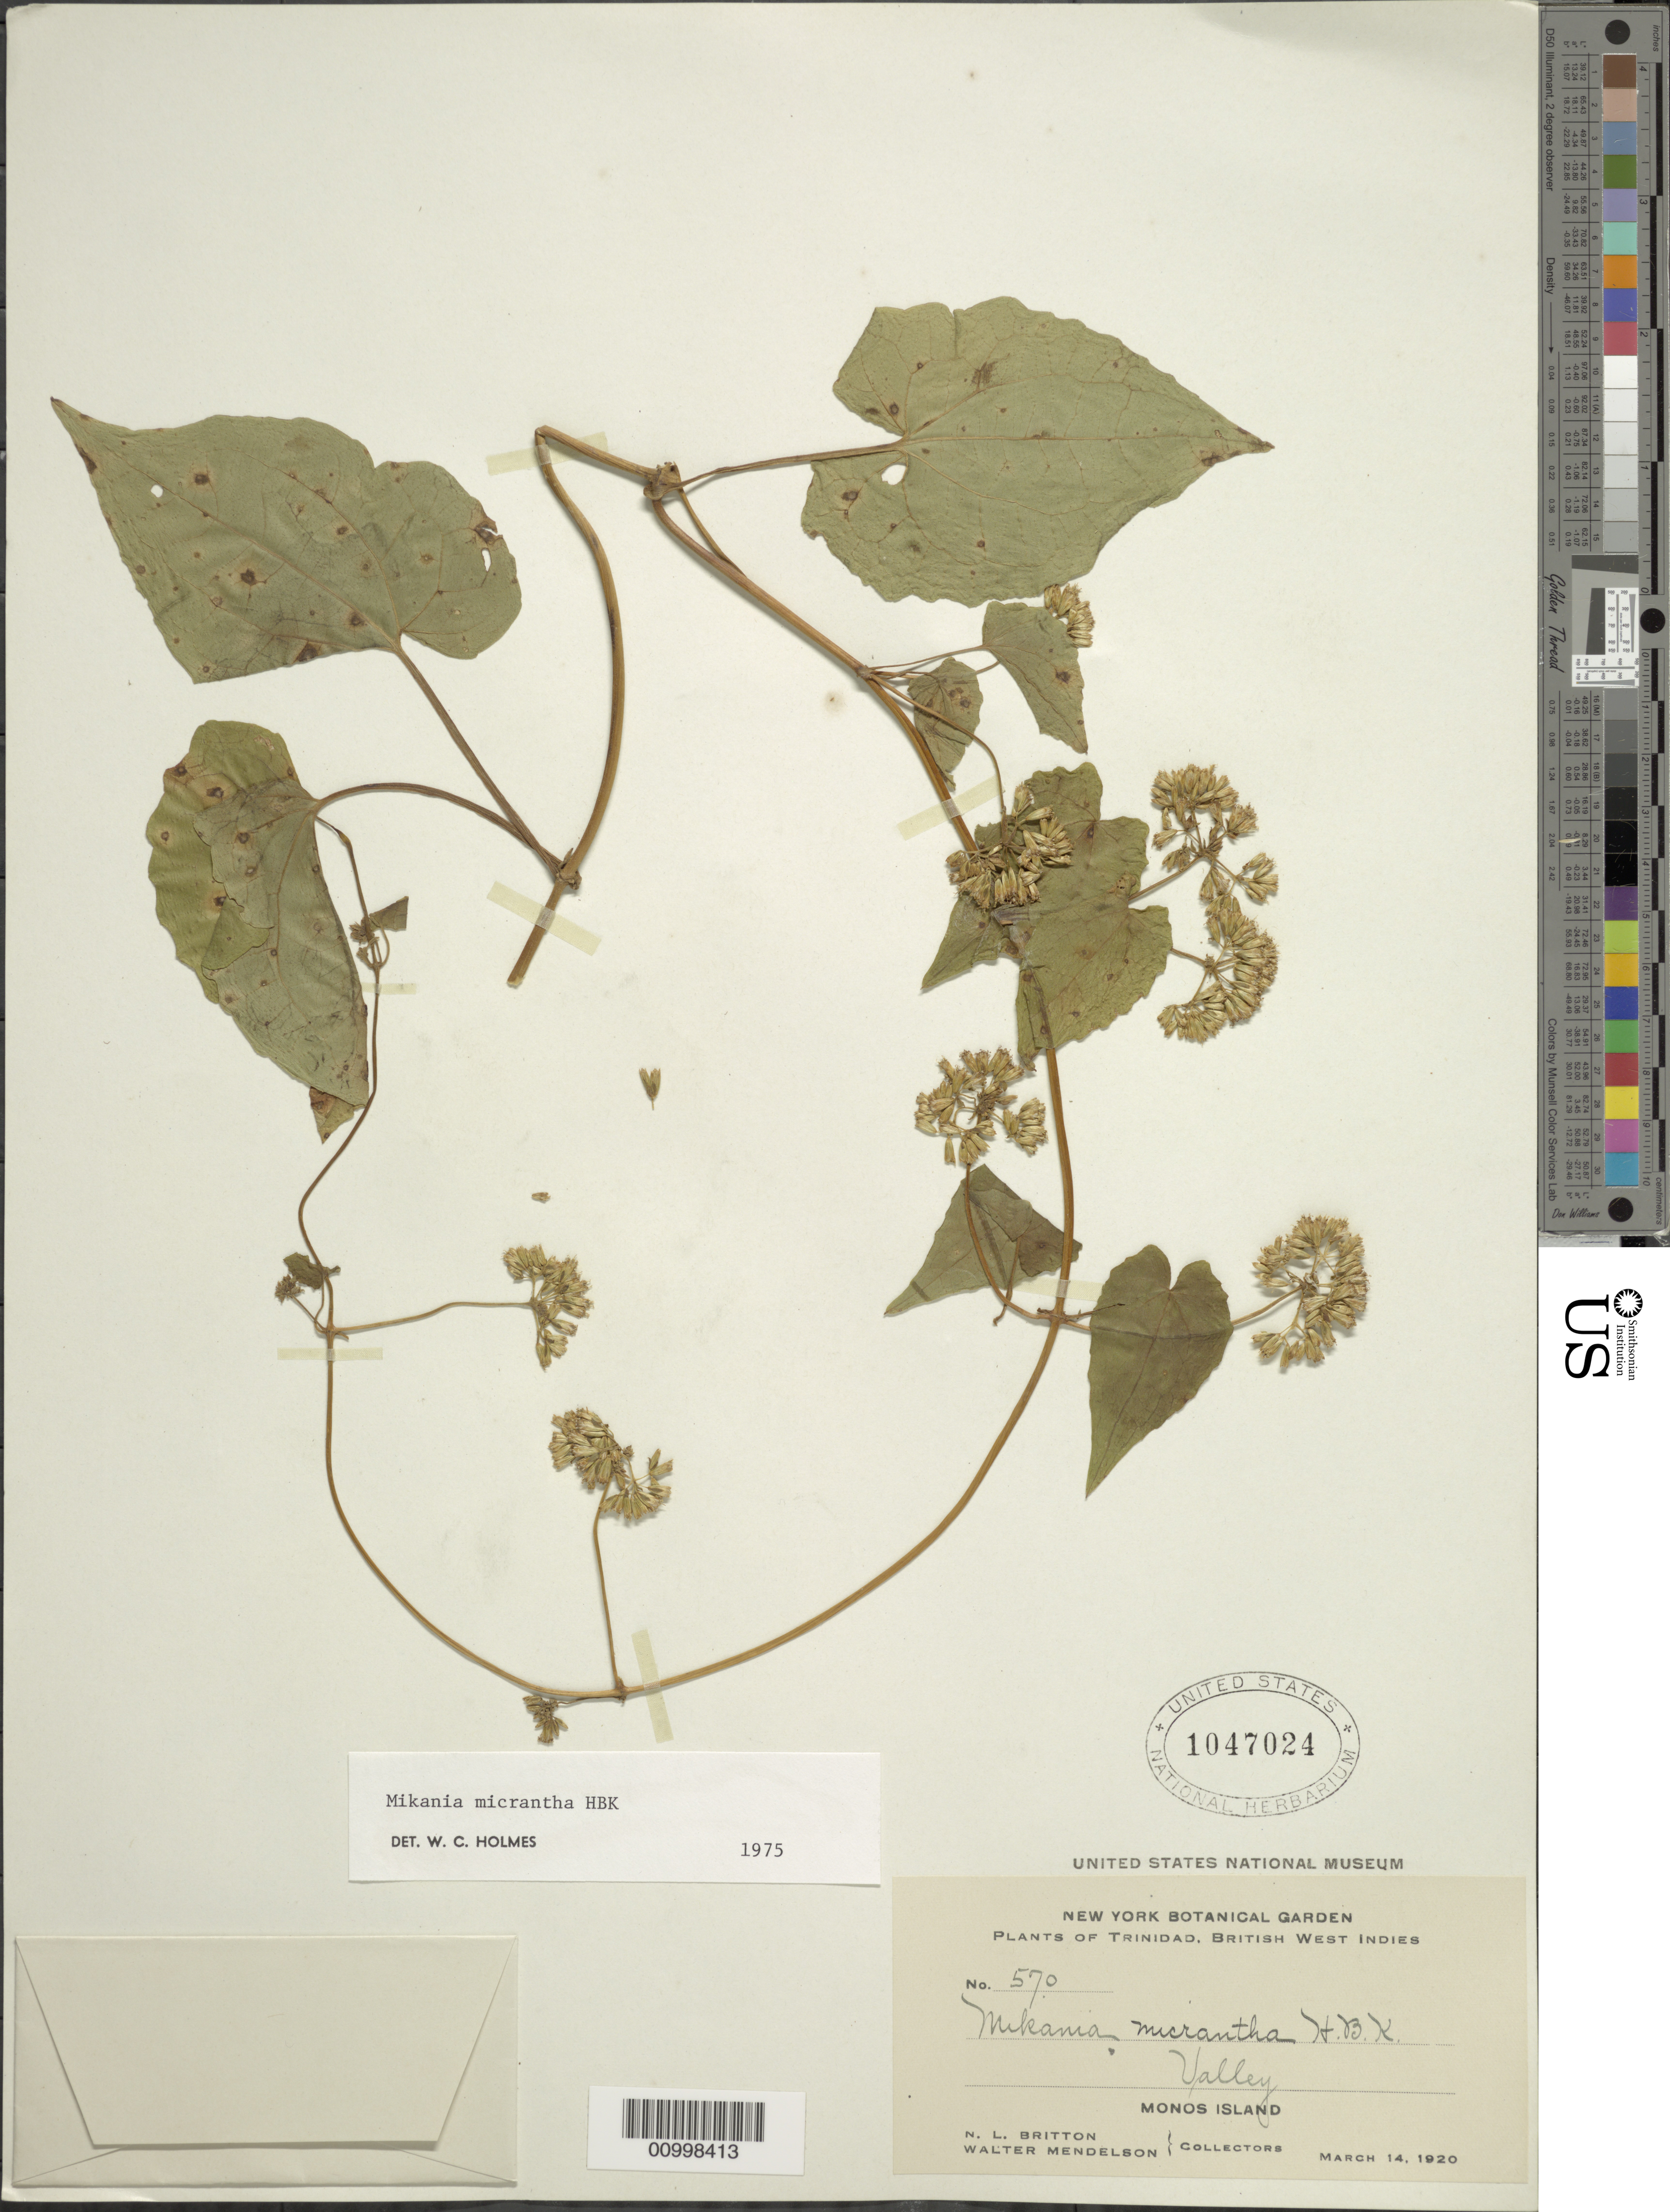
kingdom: Plantae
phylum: Tracheophyta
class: Magnoliopsida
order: Asterales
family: Asteraceae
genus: Mikania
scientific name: Mikania micrantha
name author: Kunth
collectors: N. Britton & W. Mendelson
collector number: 570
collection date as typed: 14 Mar 1920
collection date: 1920-03-14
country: Trinidad and Tobago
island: Trinidad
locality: Monos Island. Valley.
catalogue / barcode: US 1047024